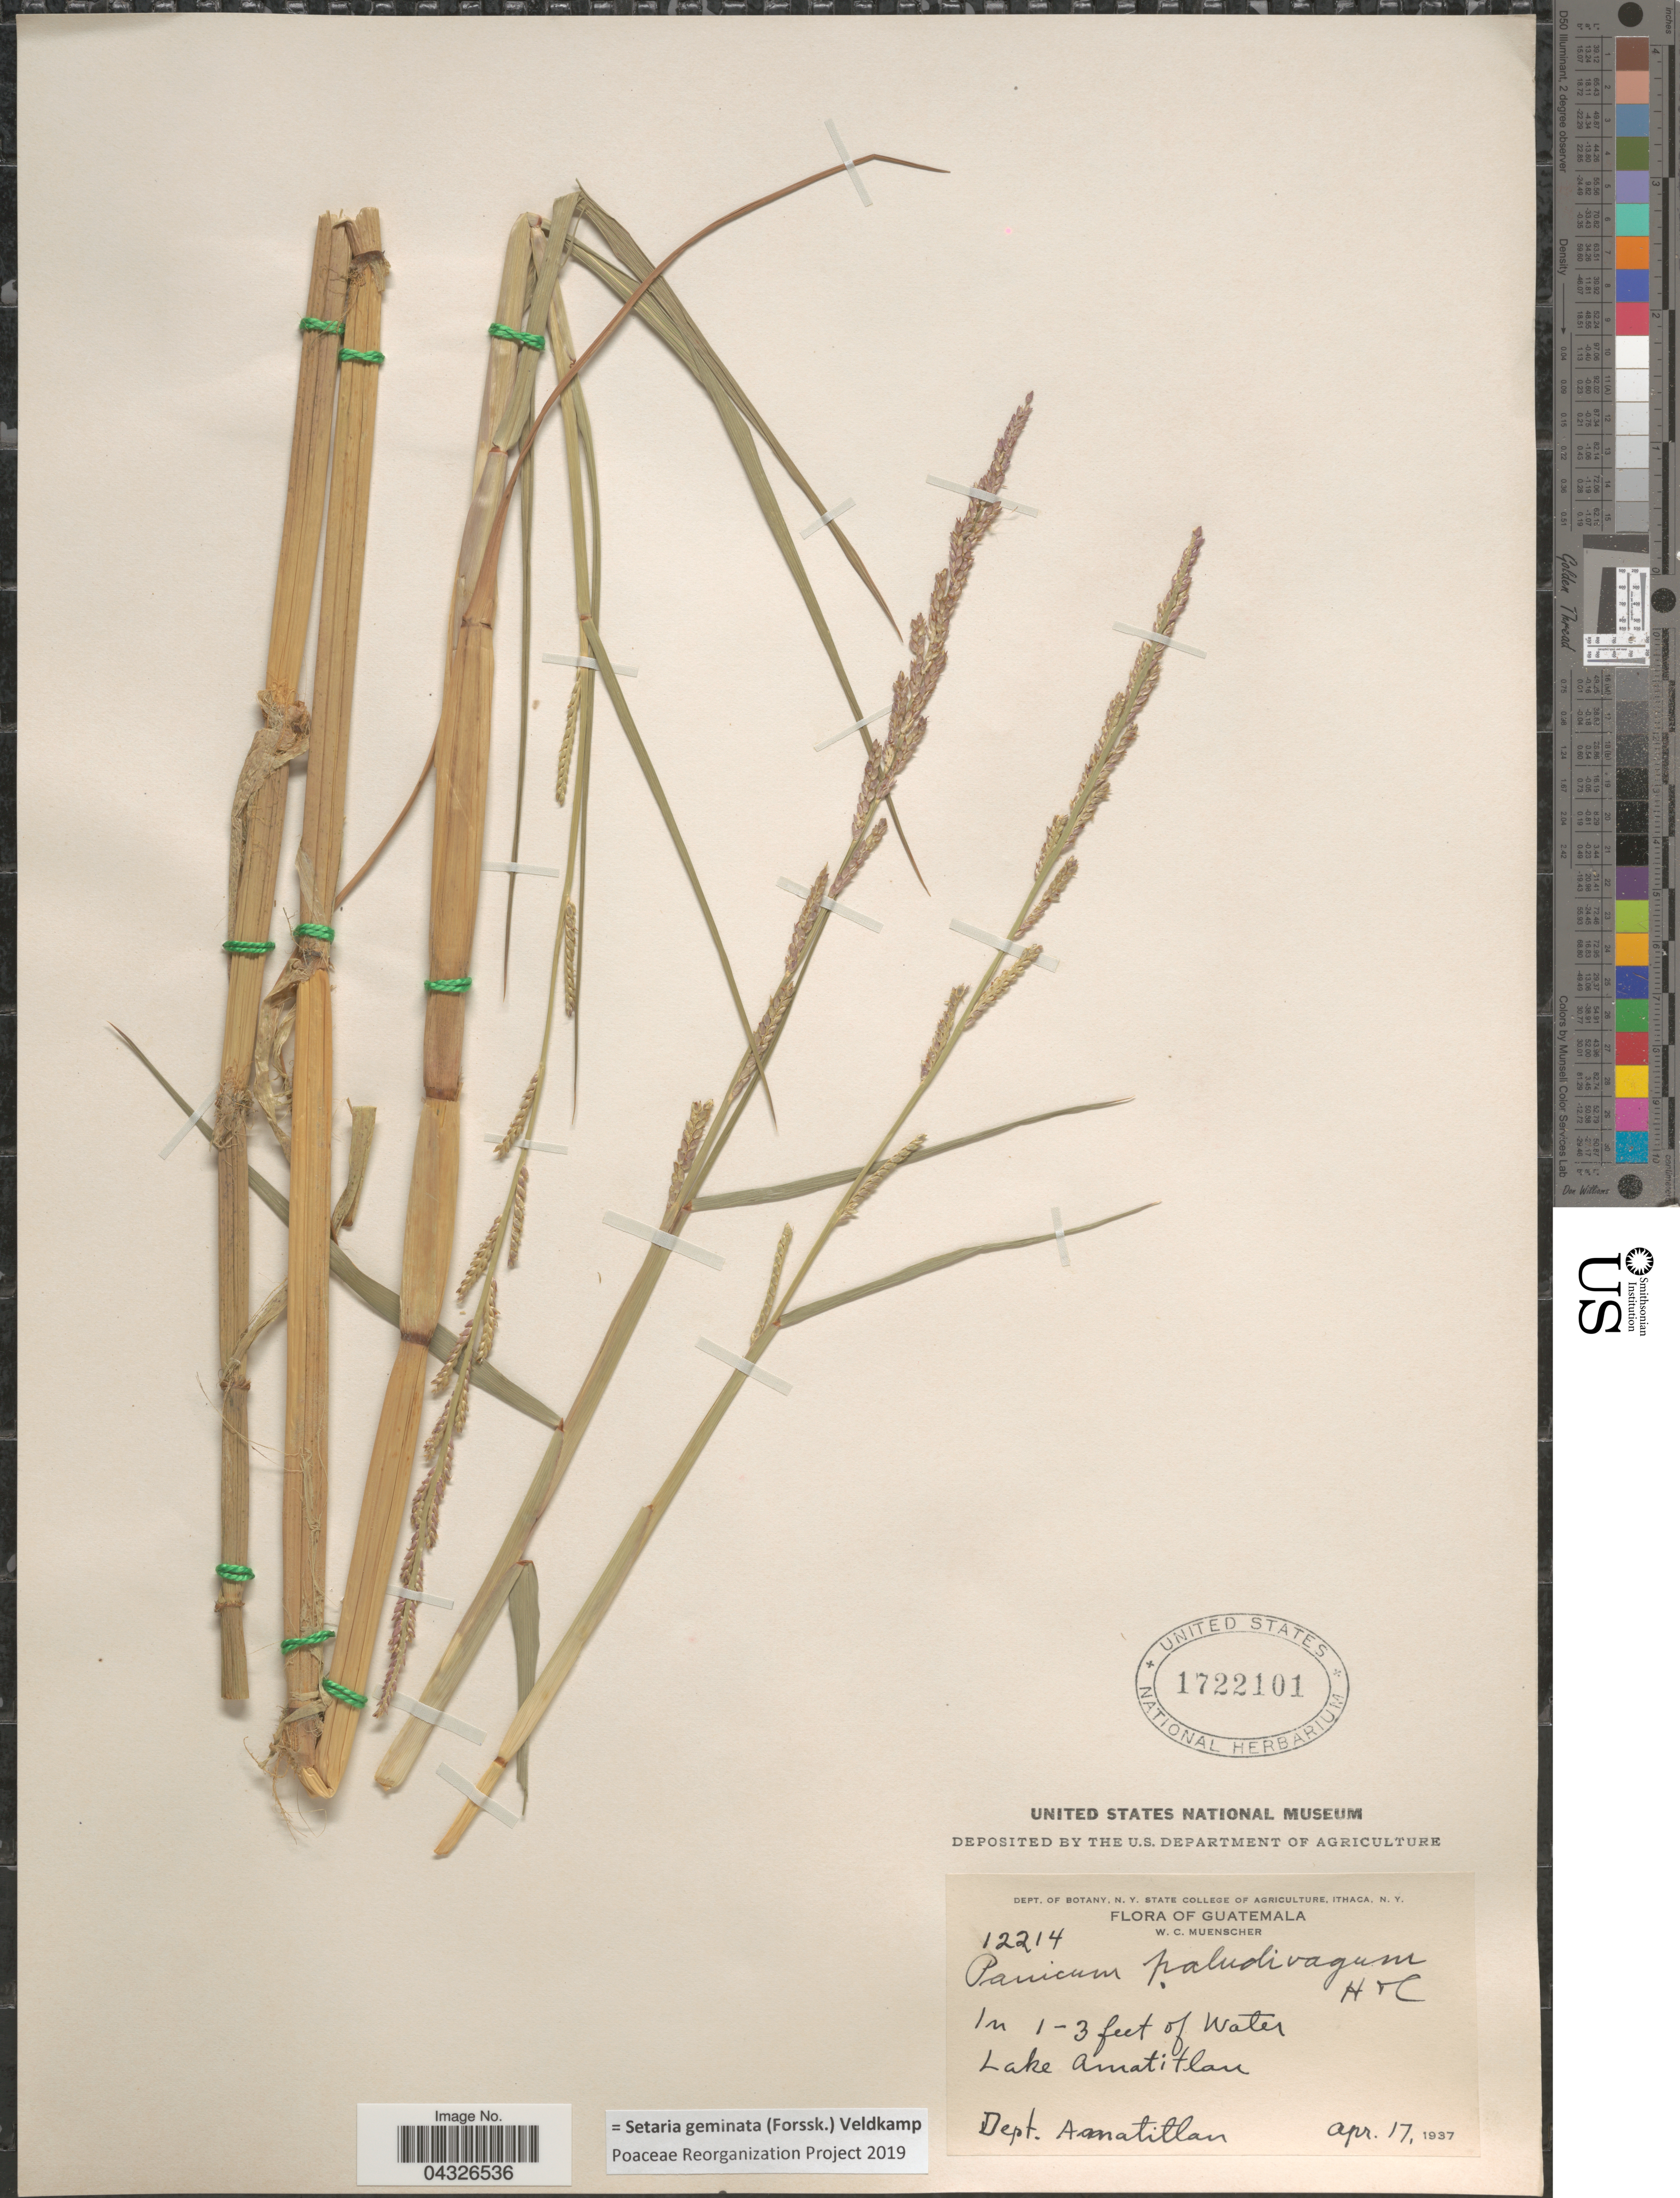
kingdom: Plantae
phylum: Tracheophyta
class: Liliopsida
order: Poales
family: Poaceae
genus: Setaria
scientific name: Setaria geminata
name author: (Forssk.) Veldkamp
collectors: W. Muenscher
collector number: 12214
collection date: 1937-04-17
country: Guatemala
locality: Lake Amatitlan. Dept. Amatitlan.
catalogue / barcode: US 1722101